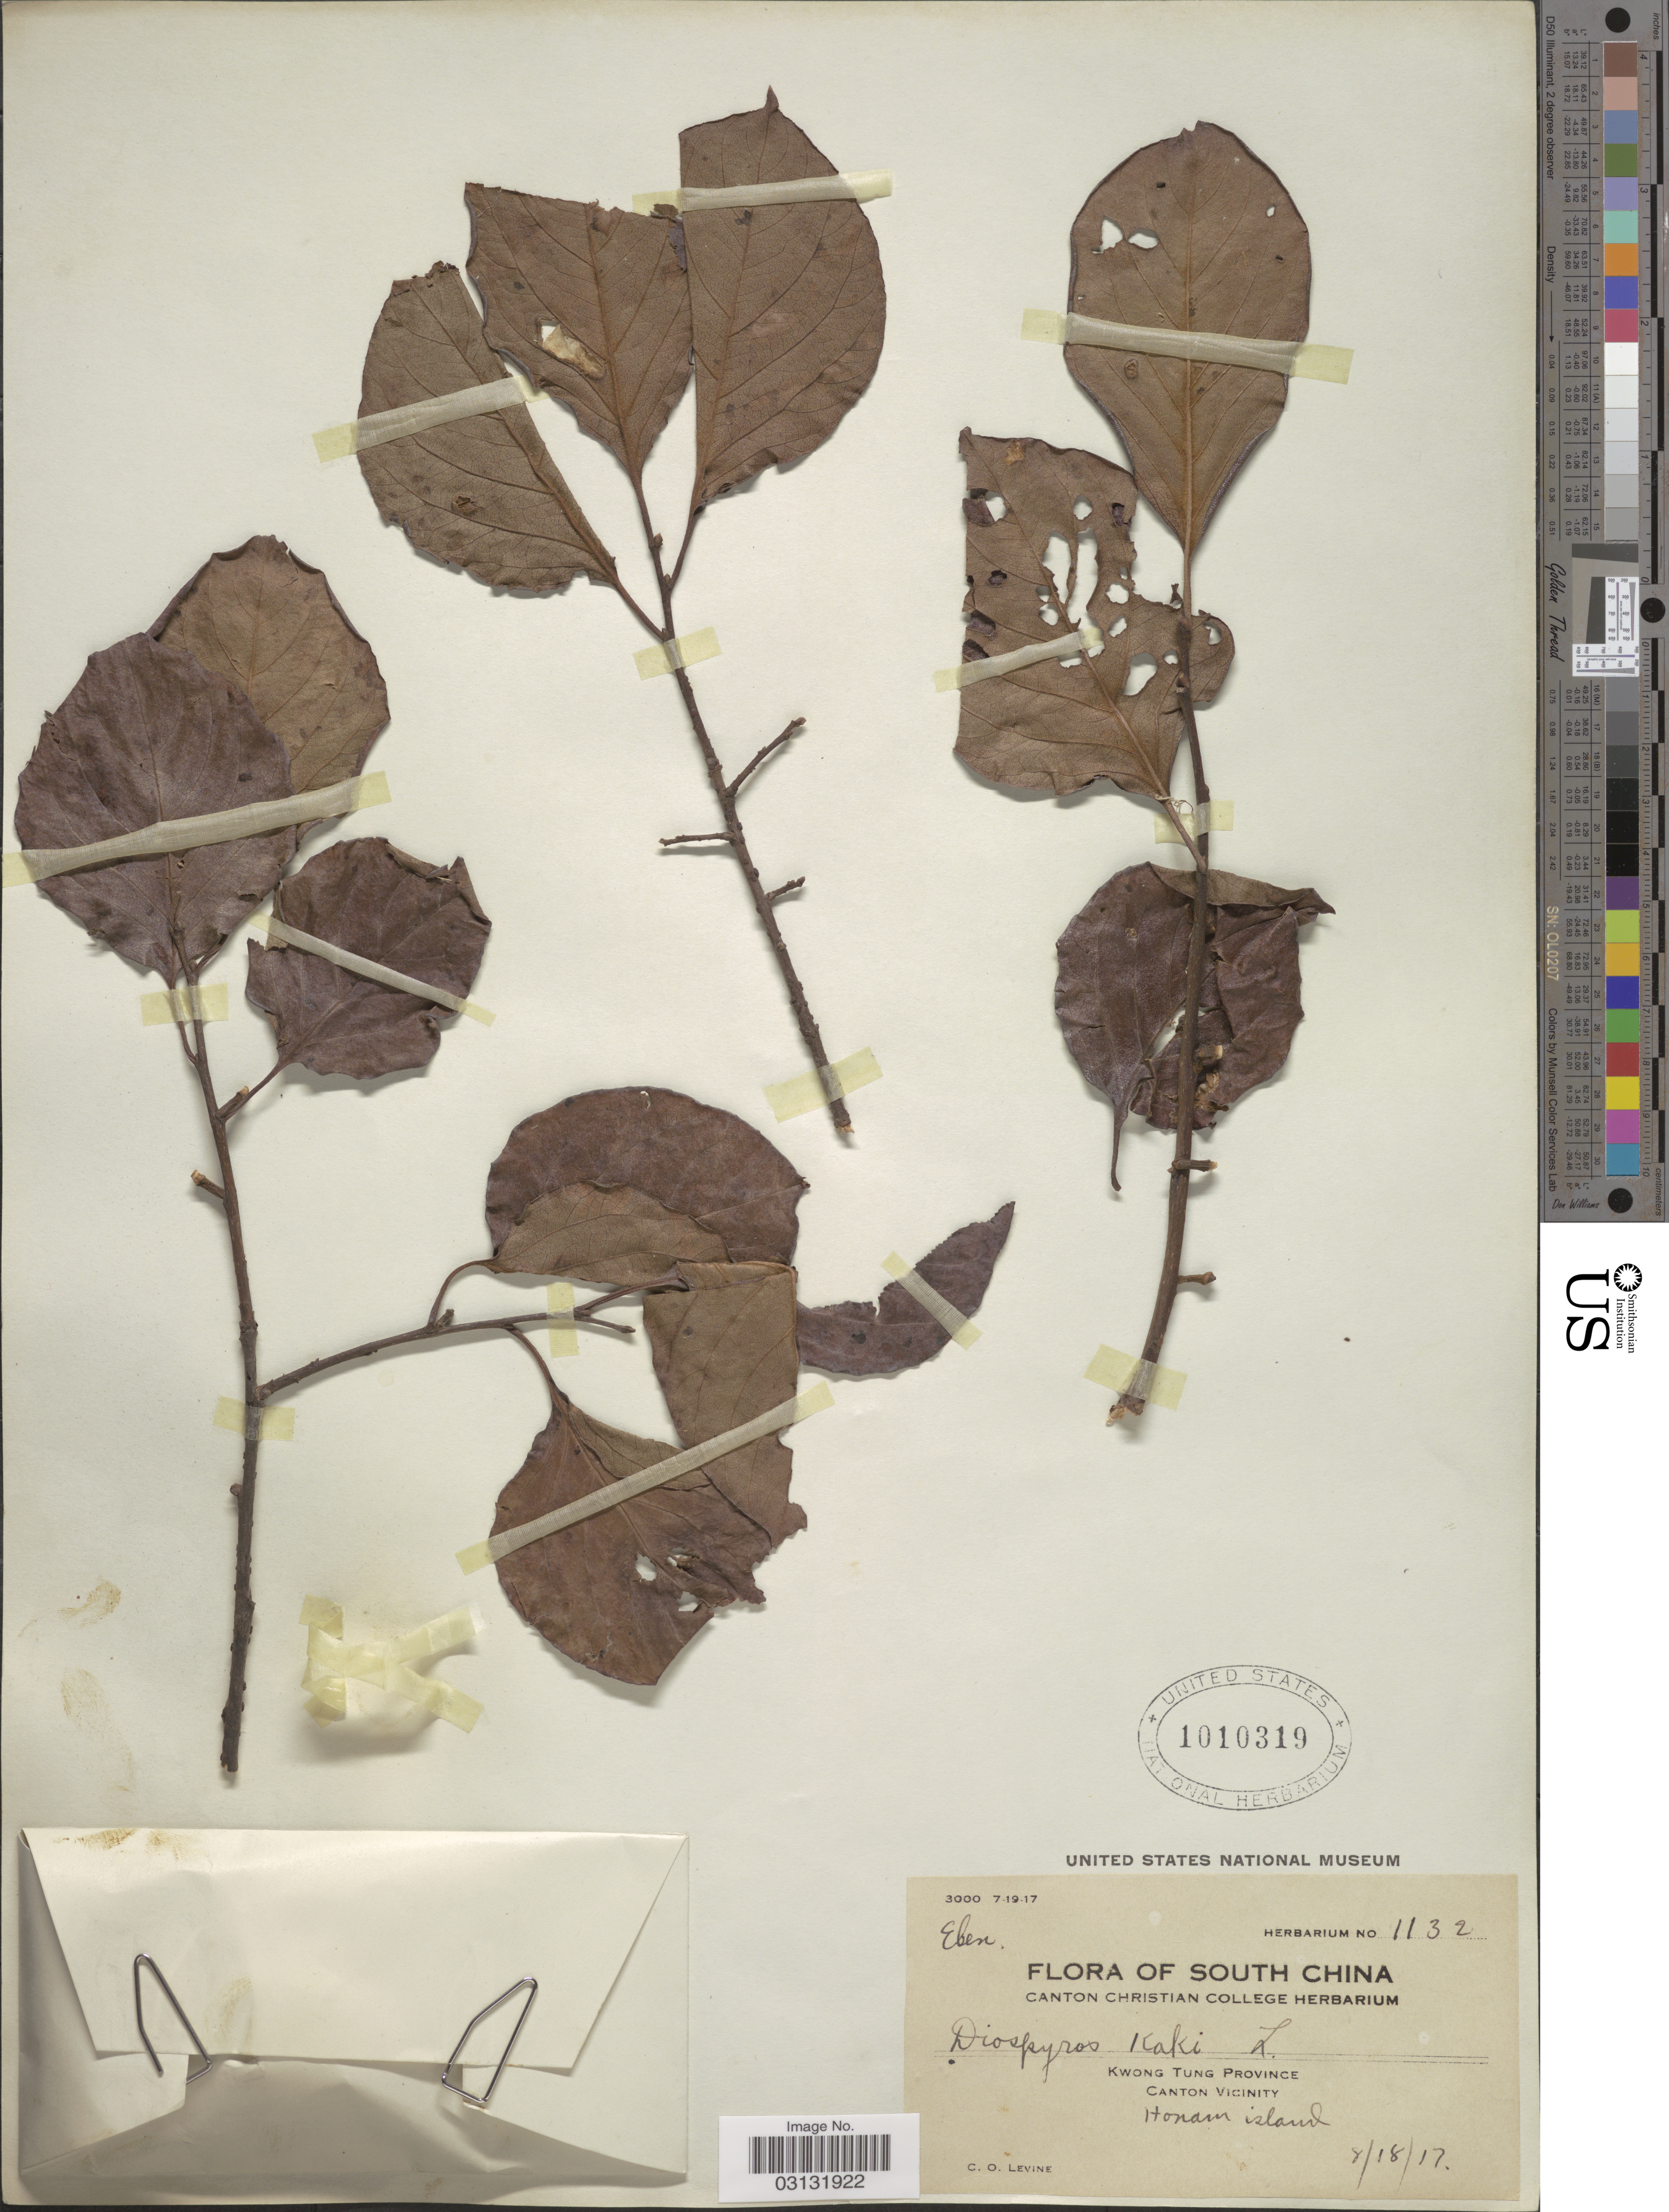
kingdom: Plantae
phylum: Tracheophyta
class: Magnoliopsida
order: Ericales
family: Ebenaceae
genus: Diospyros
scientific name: Diospyros kaki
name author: Thunb.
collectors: C. O. Levine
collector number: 1132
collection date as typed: Transcribed d/m/y: 18/8/17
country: China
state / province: Guangdong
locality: South China. Kwong Tung Province. Canton Vicinity. Honam island.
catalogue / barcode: US 1010319